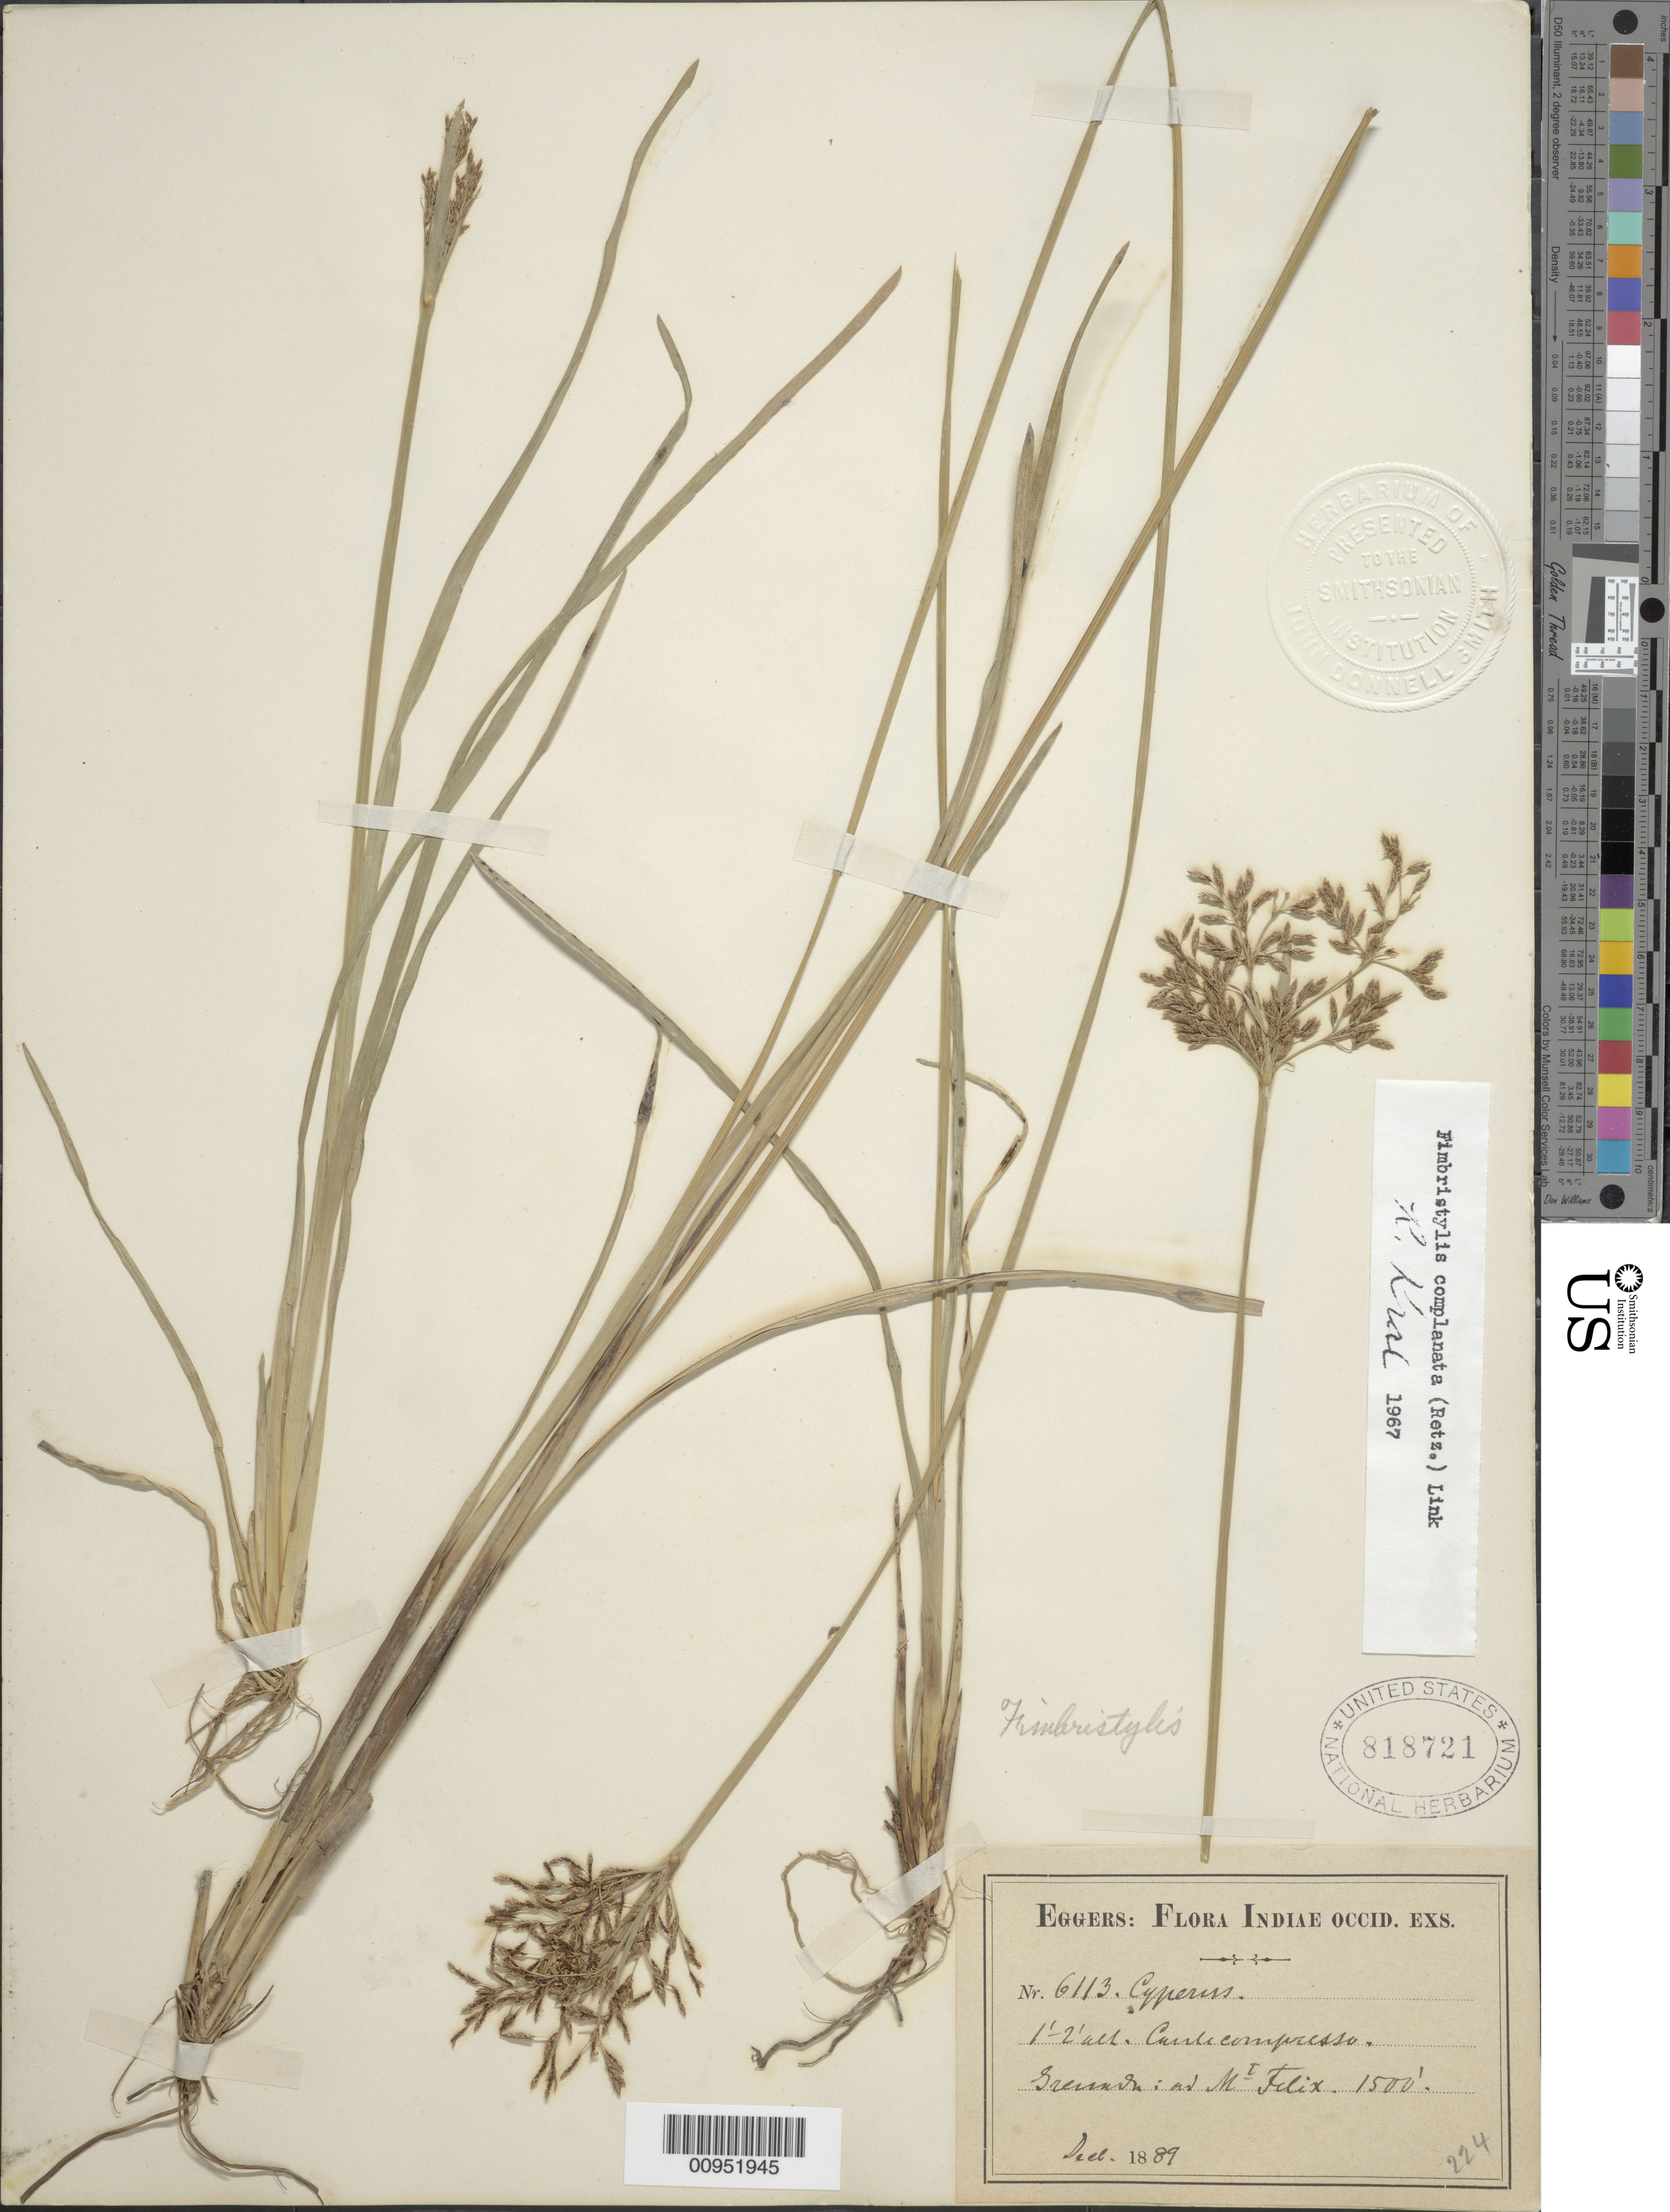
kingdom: Plantae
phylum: Tracheophyta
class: Liliopsida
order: Poales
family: Cyperaceae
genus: Fimbristylis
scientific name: Fimbristylis complanata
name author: (Retz.) Link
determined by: Kral, Robert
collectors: H. F. A. von Eggers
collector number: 6113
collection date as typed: Dec 1889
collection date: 1889-12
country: Grenada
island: Grenada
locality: At Mt. Felix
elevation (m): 457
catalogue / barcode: US 818721